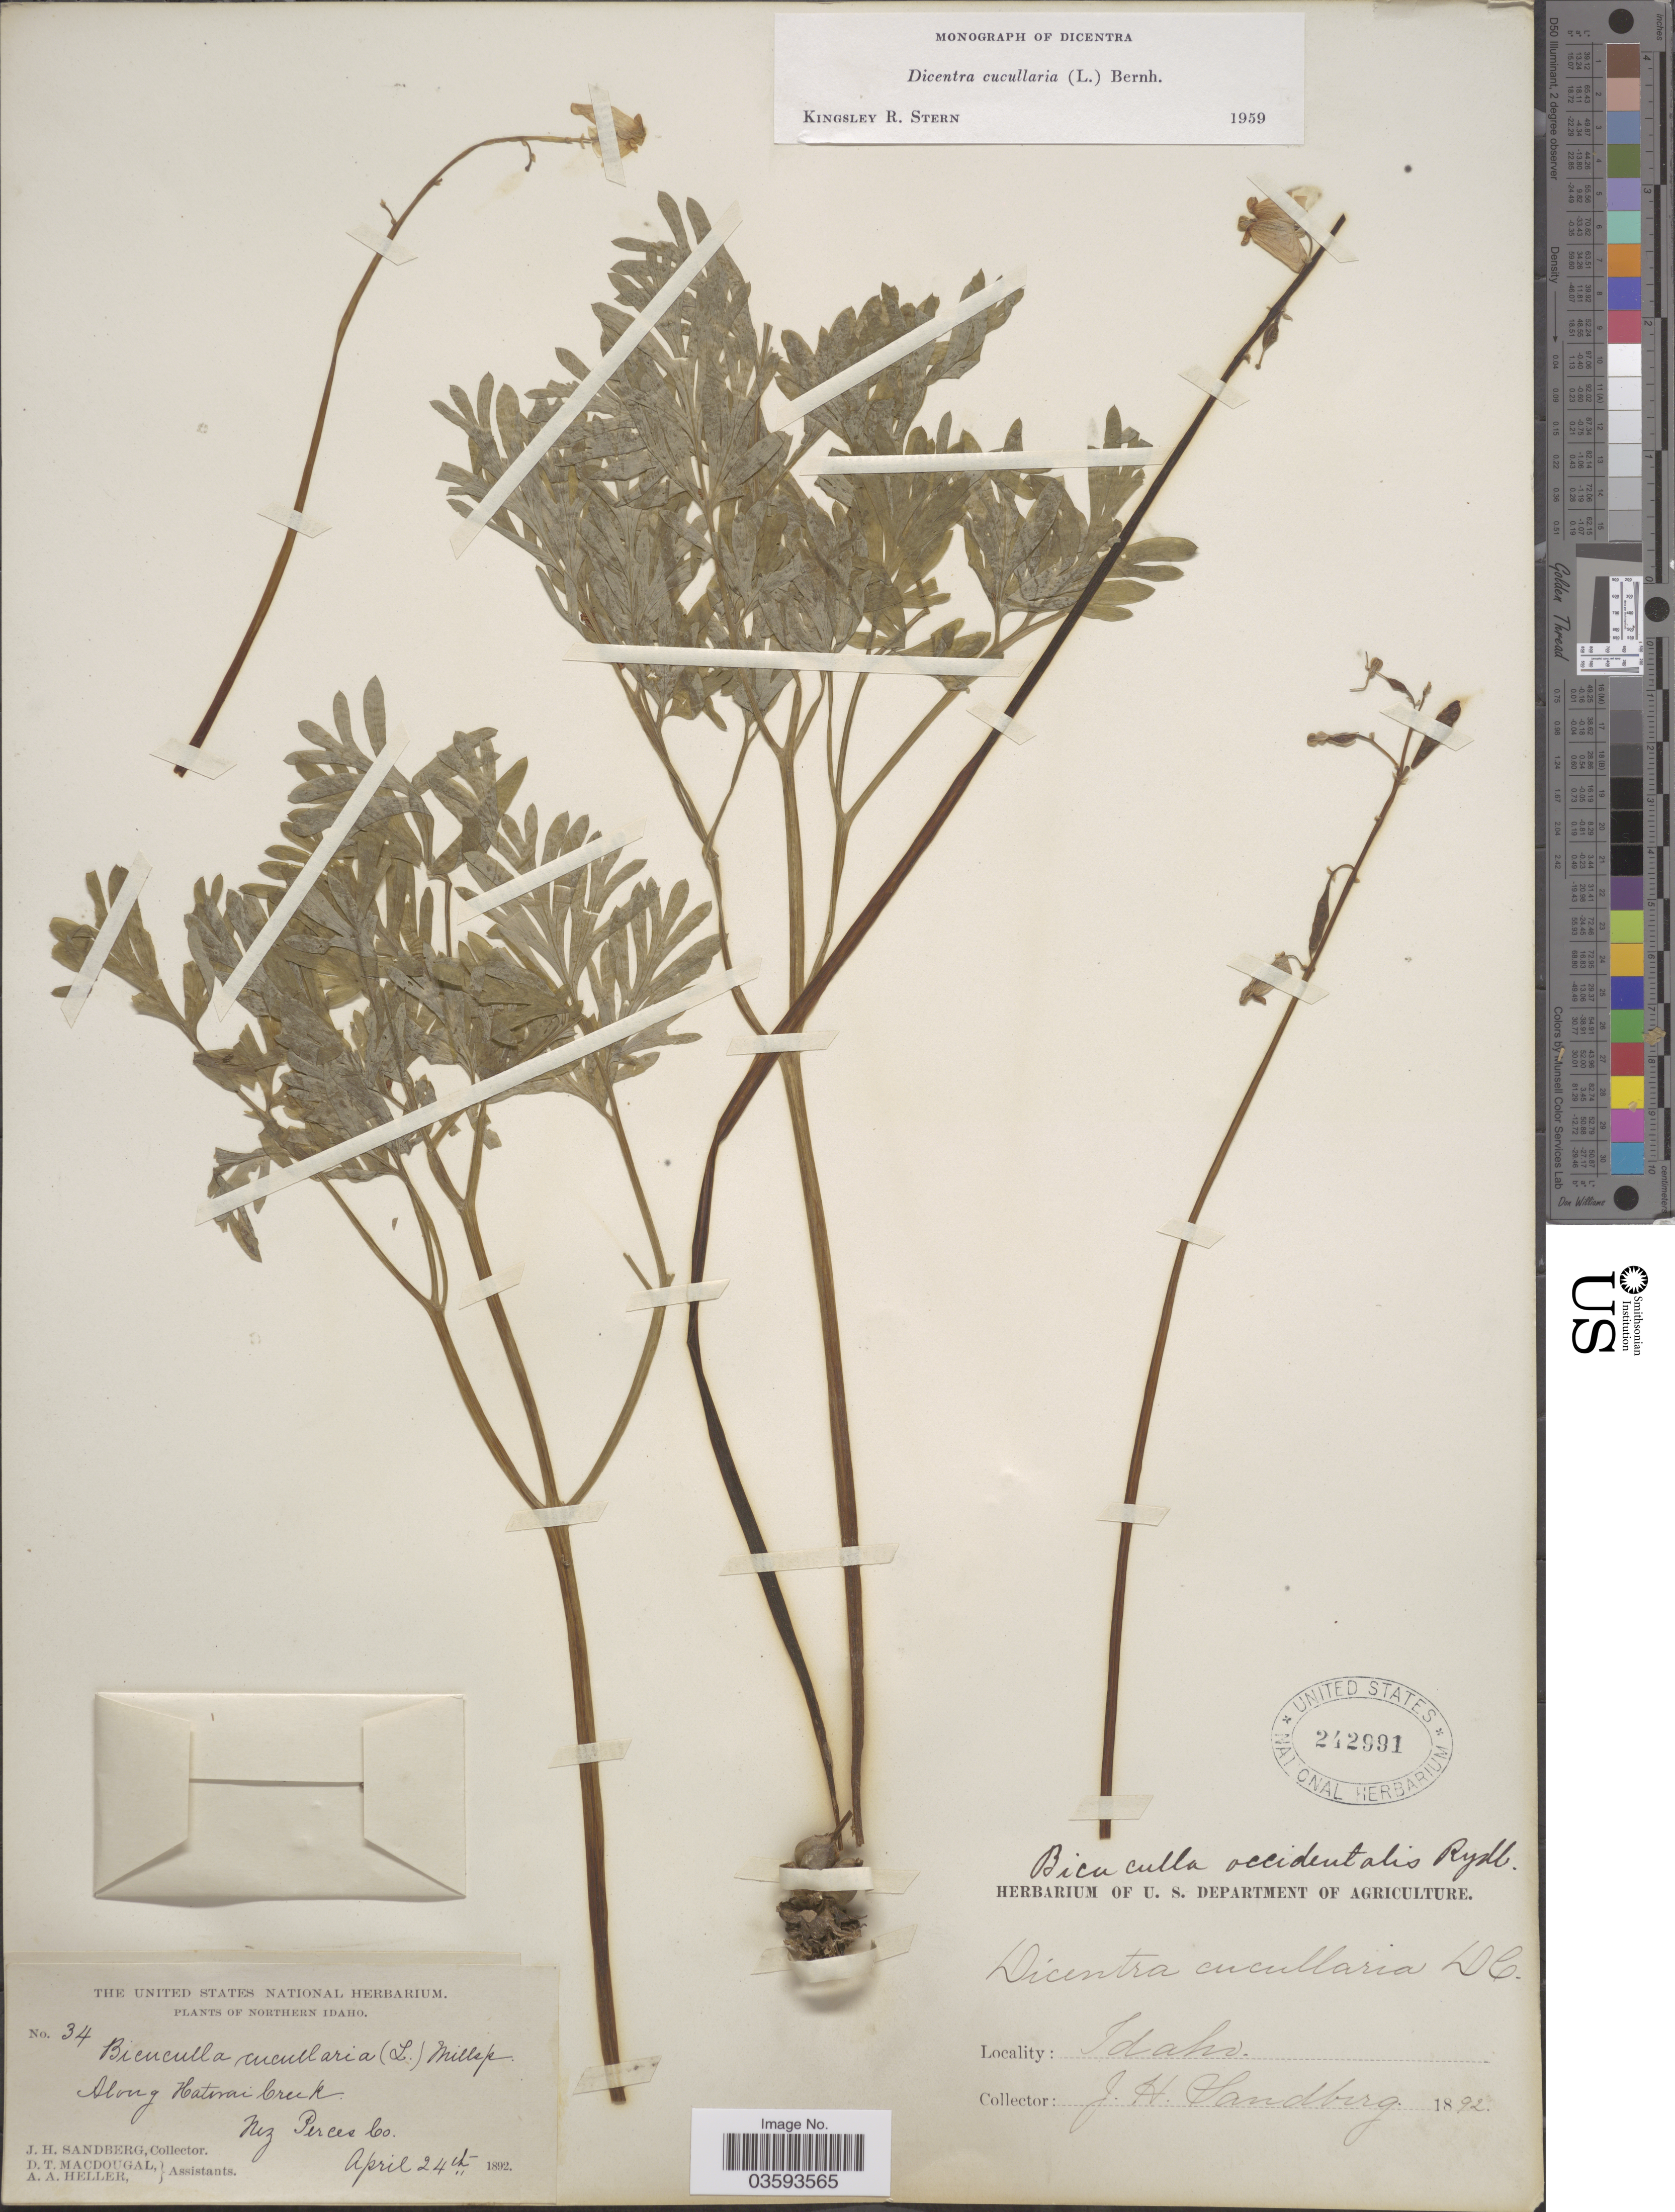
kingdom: Plantae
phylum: Tracheophyta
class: Magnoliopsida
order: Ranunculales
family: Papaveraceae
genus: Dicentra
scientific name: Dicentra cucullaria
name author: (L.) Bernh.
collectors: J. H. Sandberg, D. T. MacDougal & A. A. Heller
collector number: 34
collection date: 1892-04-24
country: United States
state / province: Idaho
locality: Northern Idaho. Along Hatwai Creek. Nez Perces Co.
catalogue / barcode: US 242991